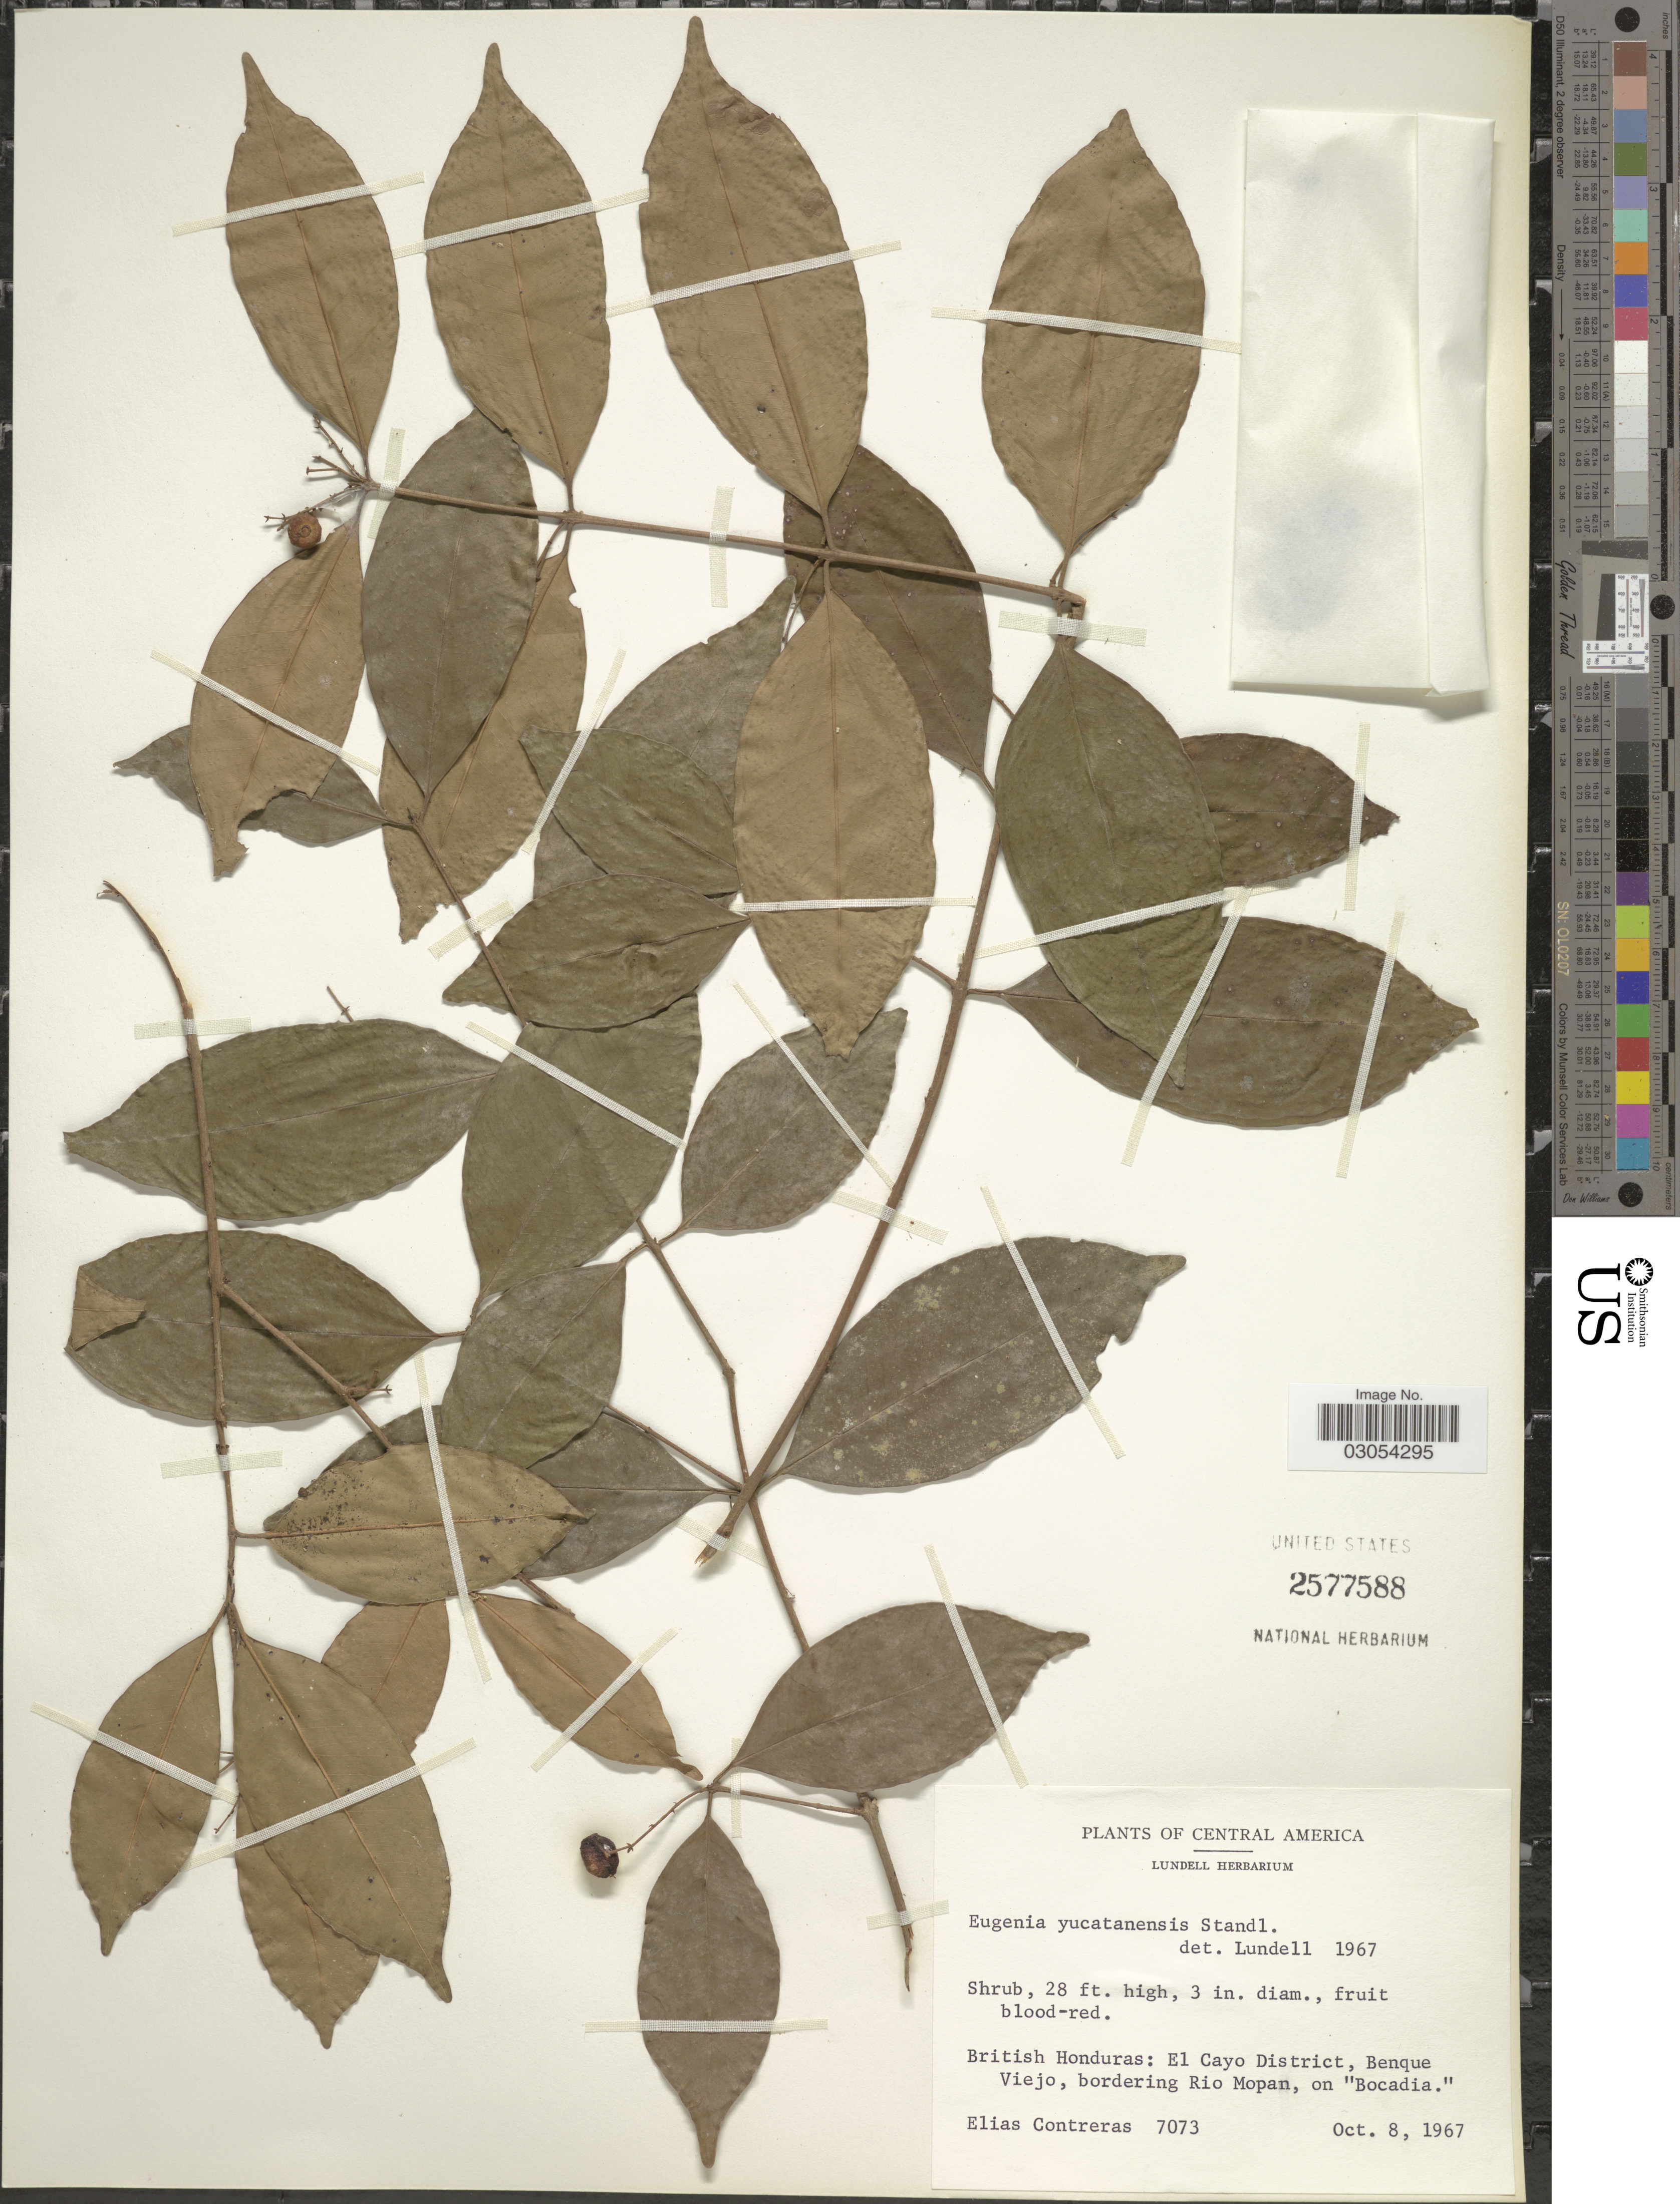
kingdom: Plantae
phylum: Tracheophyta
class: Magnoliopsida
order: Myrtales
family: Myrtaceae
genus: Eugenia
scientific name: Eugenia yucatanensis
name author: Standl.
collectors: E. Contreras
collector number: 7073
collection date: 1967-10-08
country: Belize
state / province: Cayo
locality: British Honduras: El Cayo District, Benque Viejo, bordering Rio Mopan, on "Bocadia".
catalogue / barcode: US 2577588